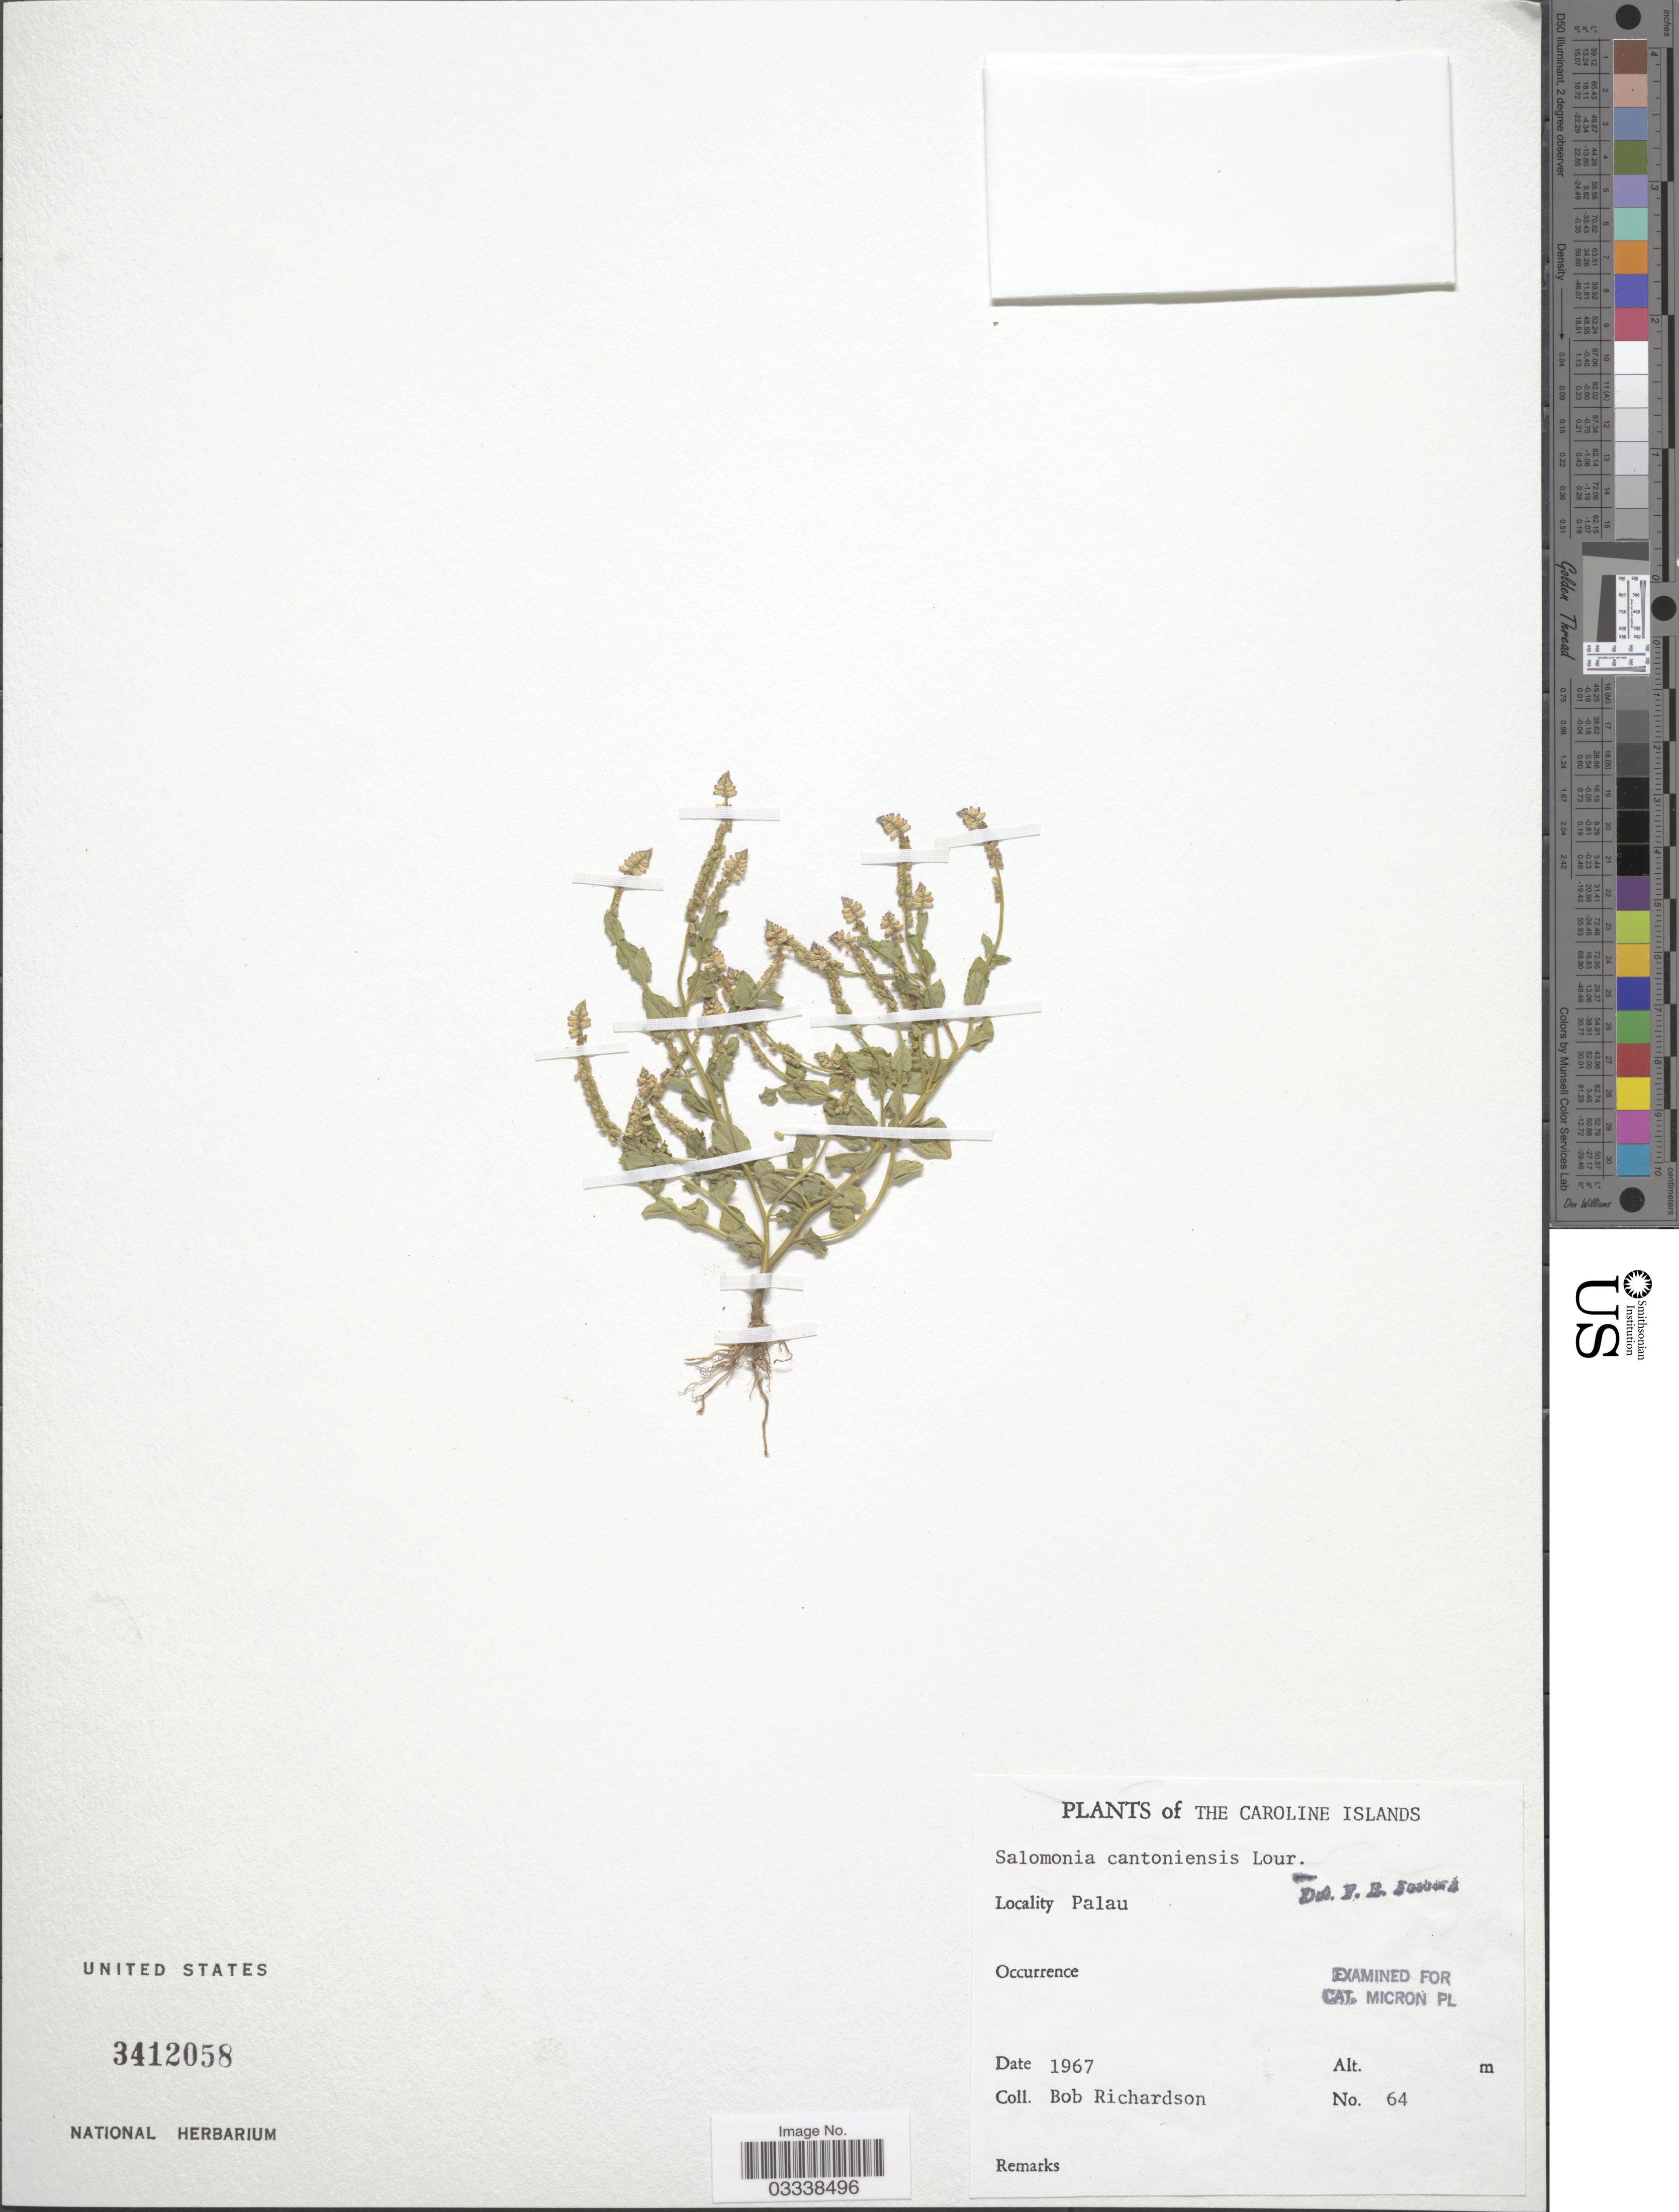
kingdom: Plantae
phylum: Tracheophyta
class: Magnoliopsida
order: Fabales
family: Polygalaceae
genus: Salomonia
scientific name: Salomonia cantoniensis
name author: Lour.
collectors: B. Richardson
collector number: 64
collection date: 1967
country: Palau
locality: The Caroline Islands, Palau.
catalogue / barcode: US 3412058